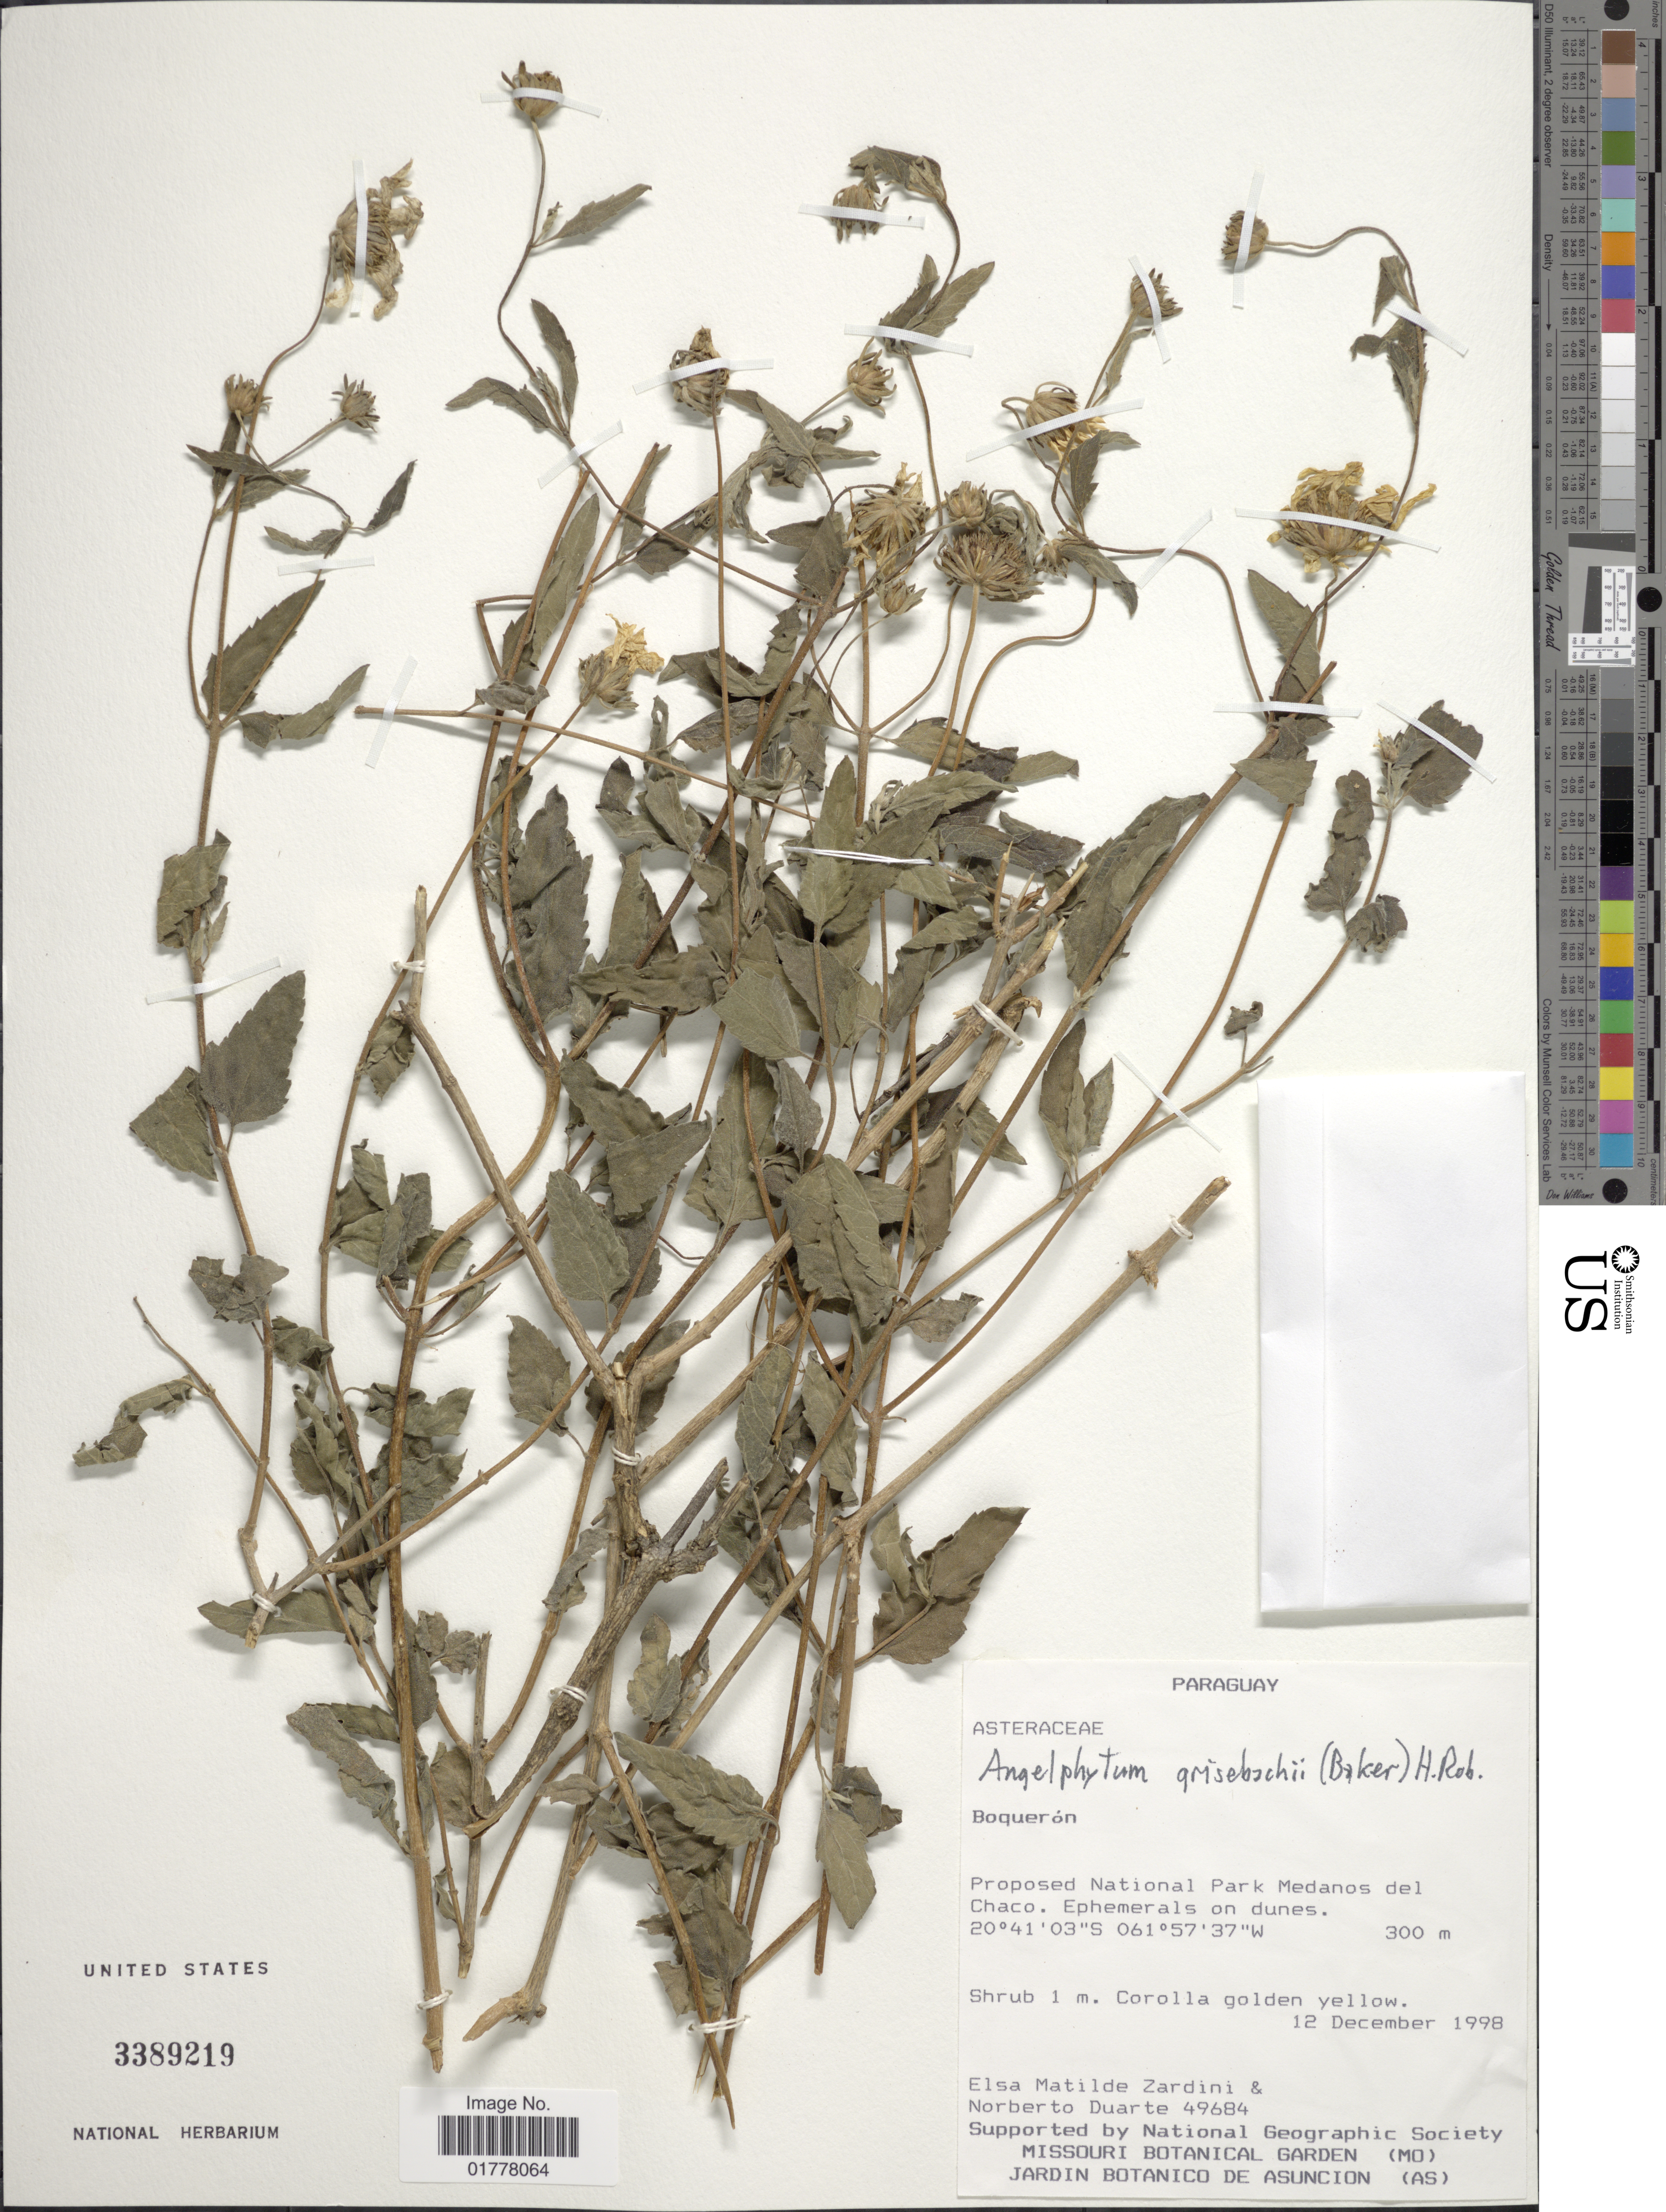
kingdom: Plantae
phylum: Tracheophyta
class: Magnoliopsida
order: Asterales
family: Asteraceae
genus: Angelphytum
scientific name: Angelphytum grisebachii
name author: Baker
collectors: E. M. Zardini & N. Duarte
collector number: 49684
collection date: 1998-12-12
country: Paraguay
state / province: Boqueron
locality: Boquerón. Proposed National Park Nedanos del Chaco. Ephemerals on dunes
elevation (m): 300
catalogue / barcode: US 3389219